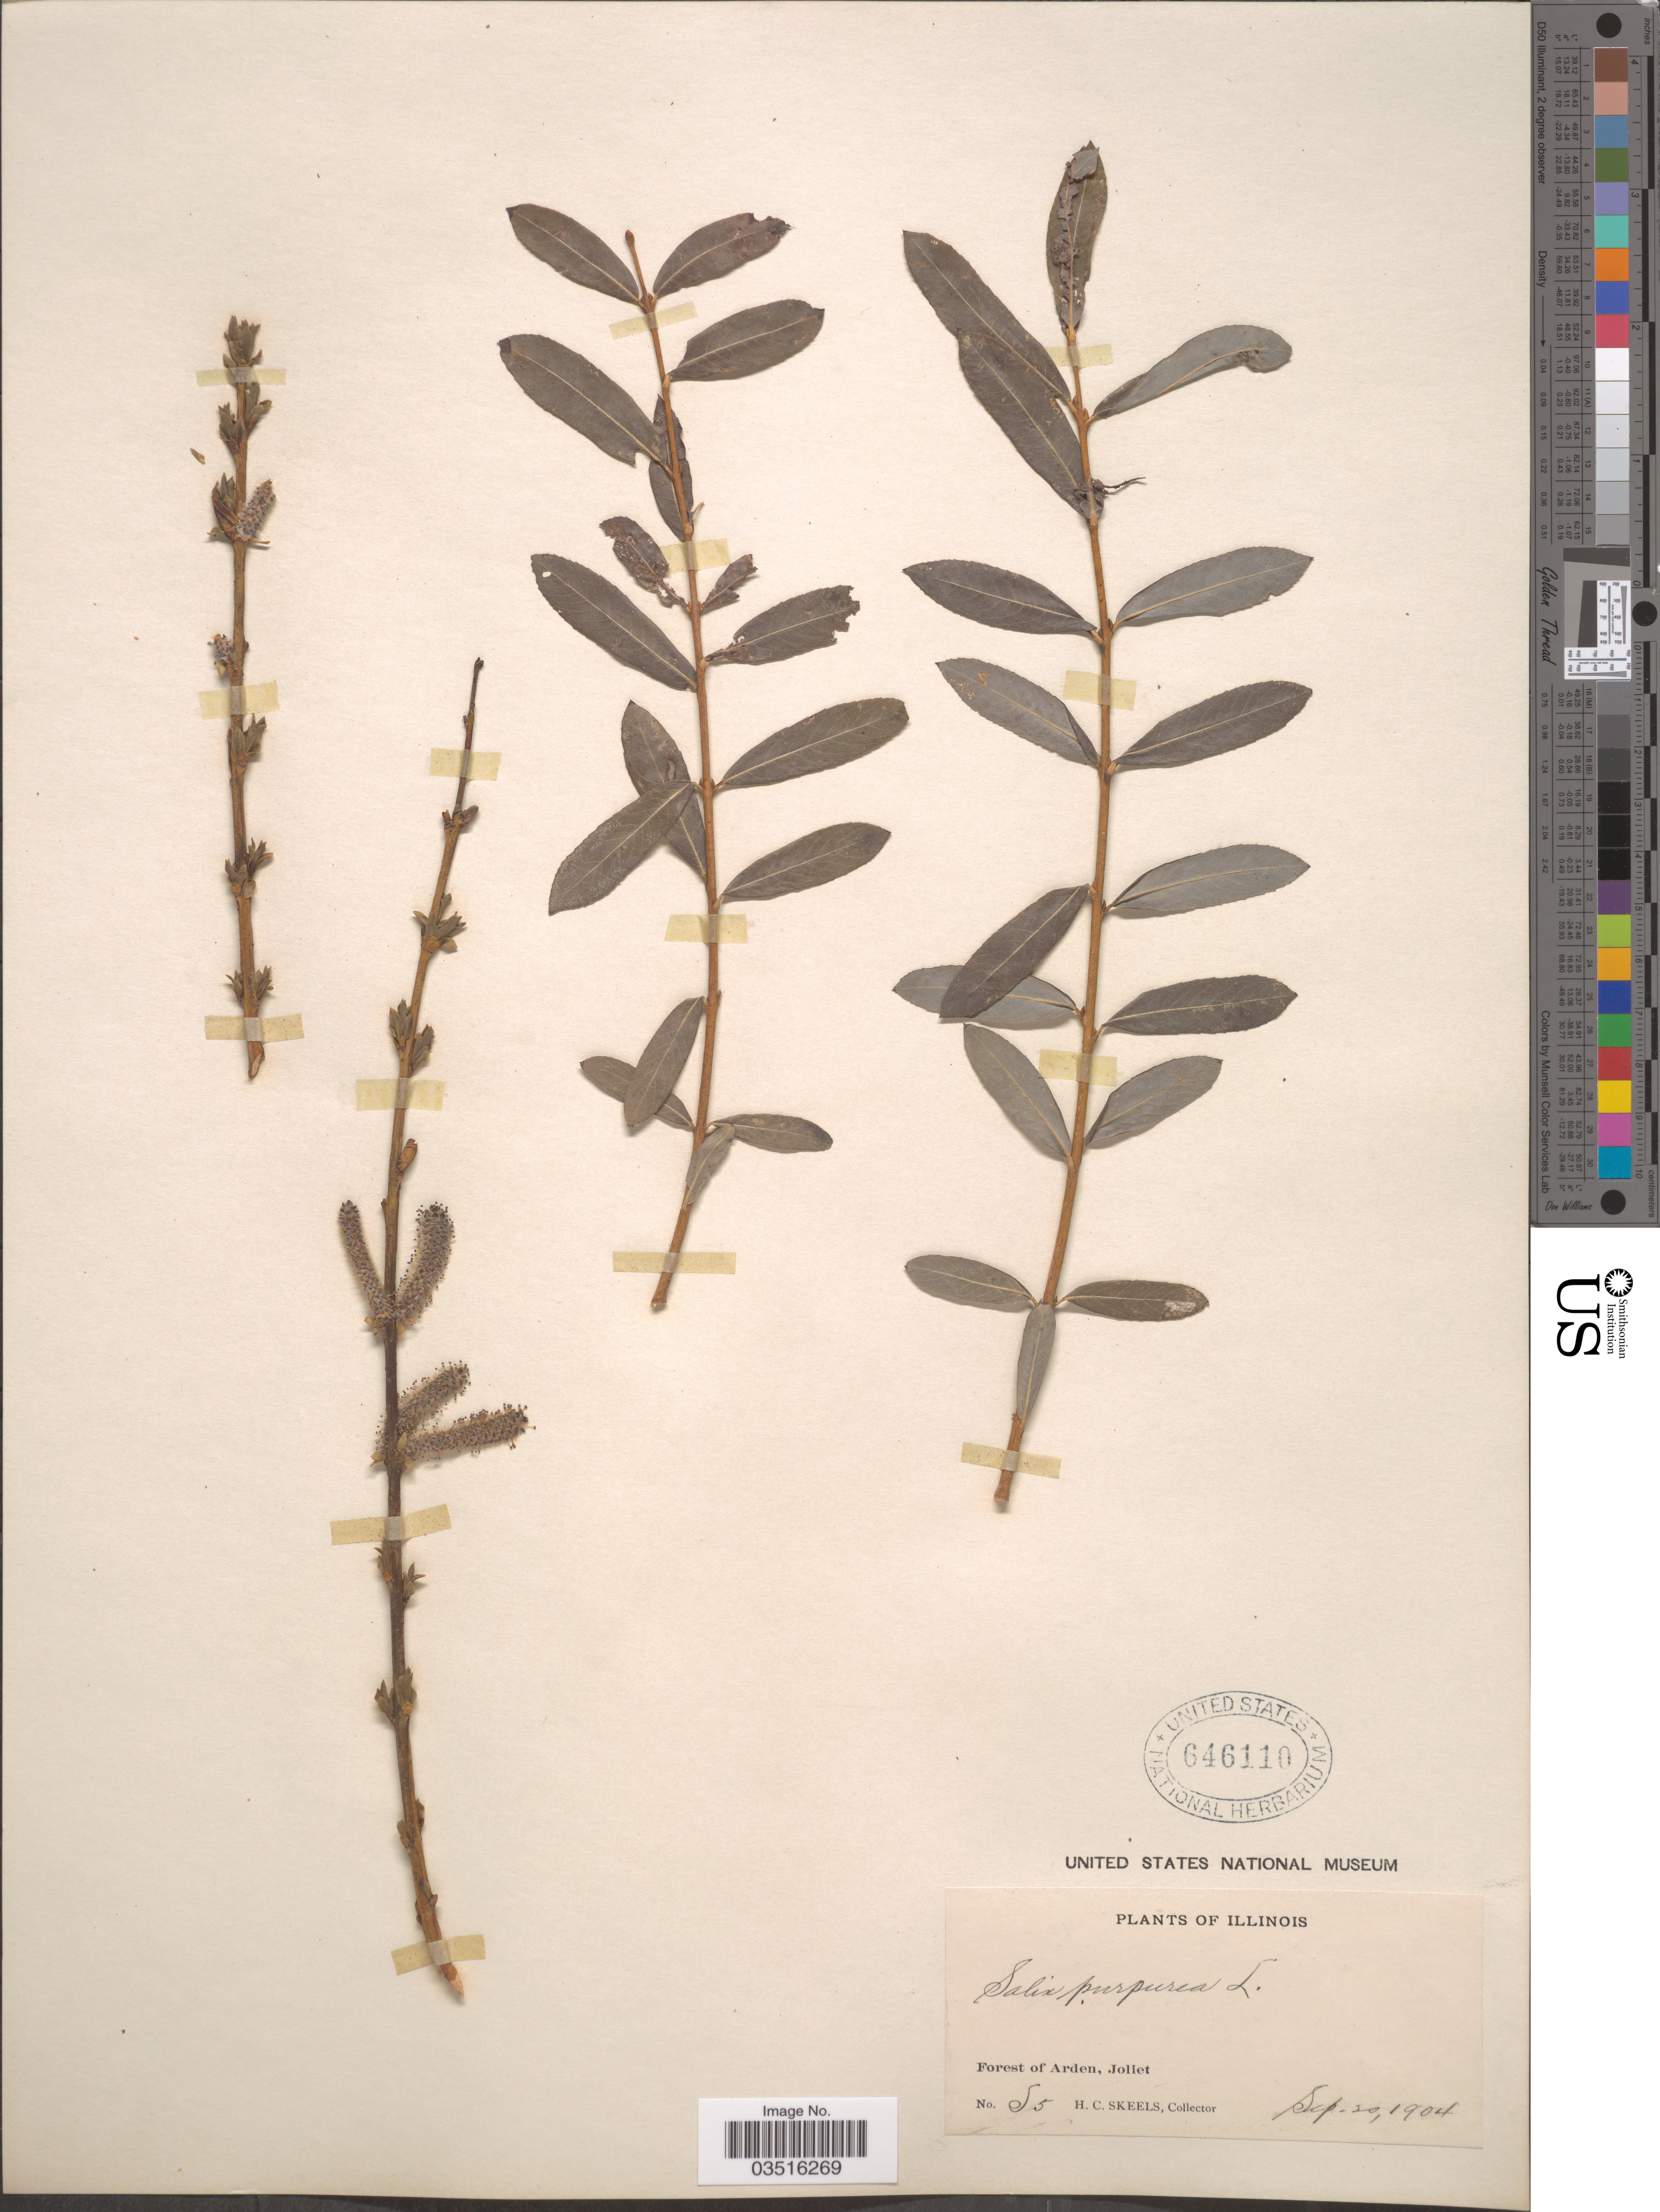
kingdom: Plantae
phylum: Tracheophyta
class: Magnoliopsida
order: Malpighiales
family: Salicaceae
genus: Salix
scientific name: Salix purpurea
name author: L.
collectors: H. Skeels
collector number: S5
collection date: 1904-09-20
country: United States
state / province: Illinois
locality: Forest of Arden, Joliet.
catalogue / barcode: US 646110